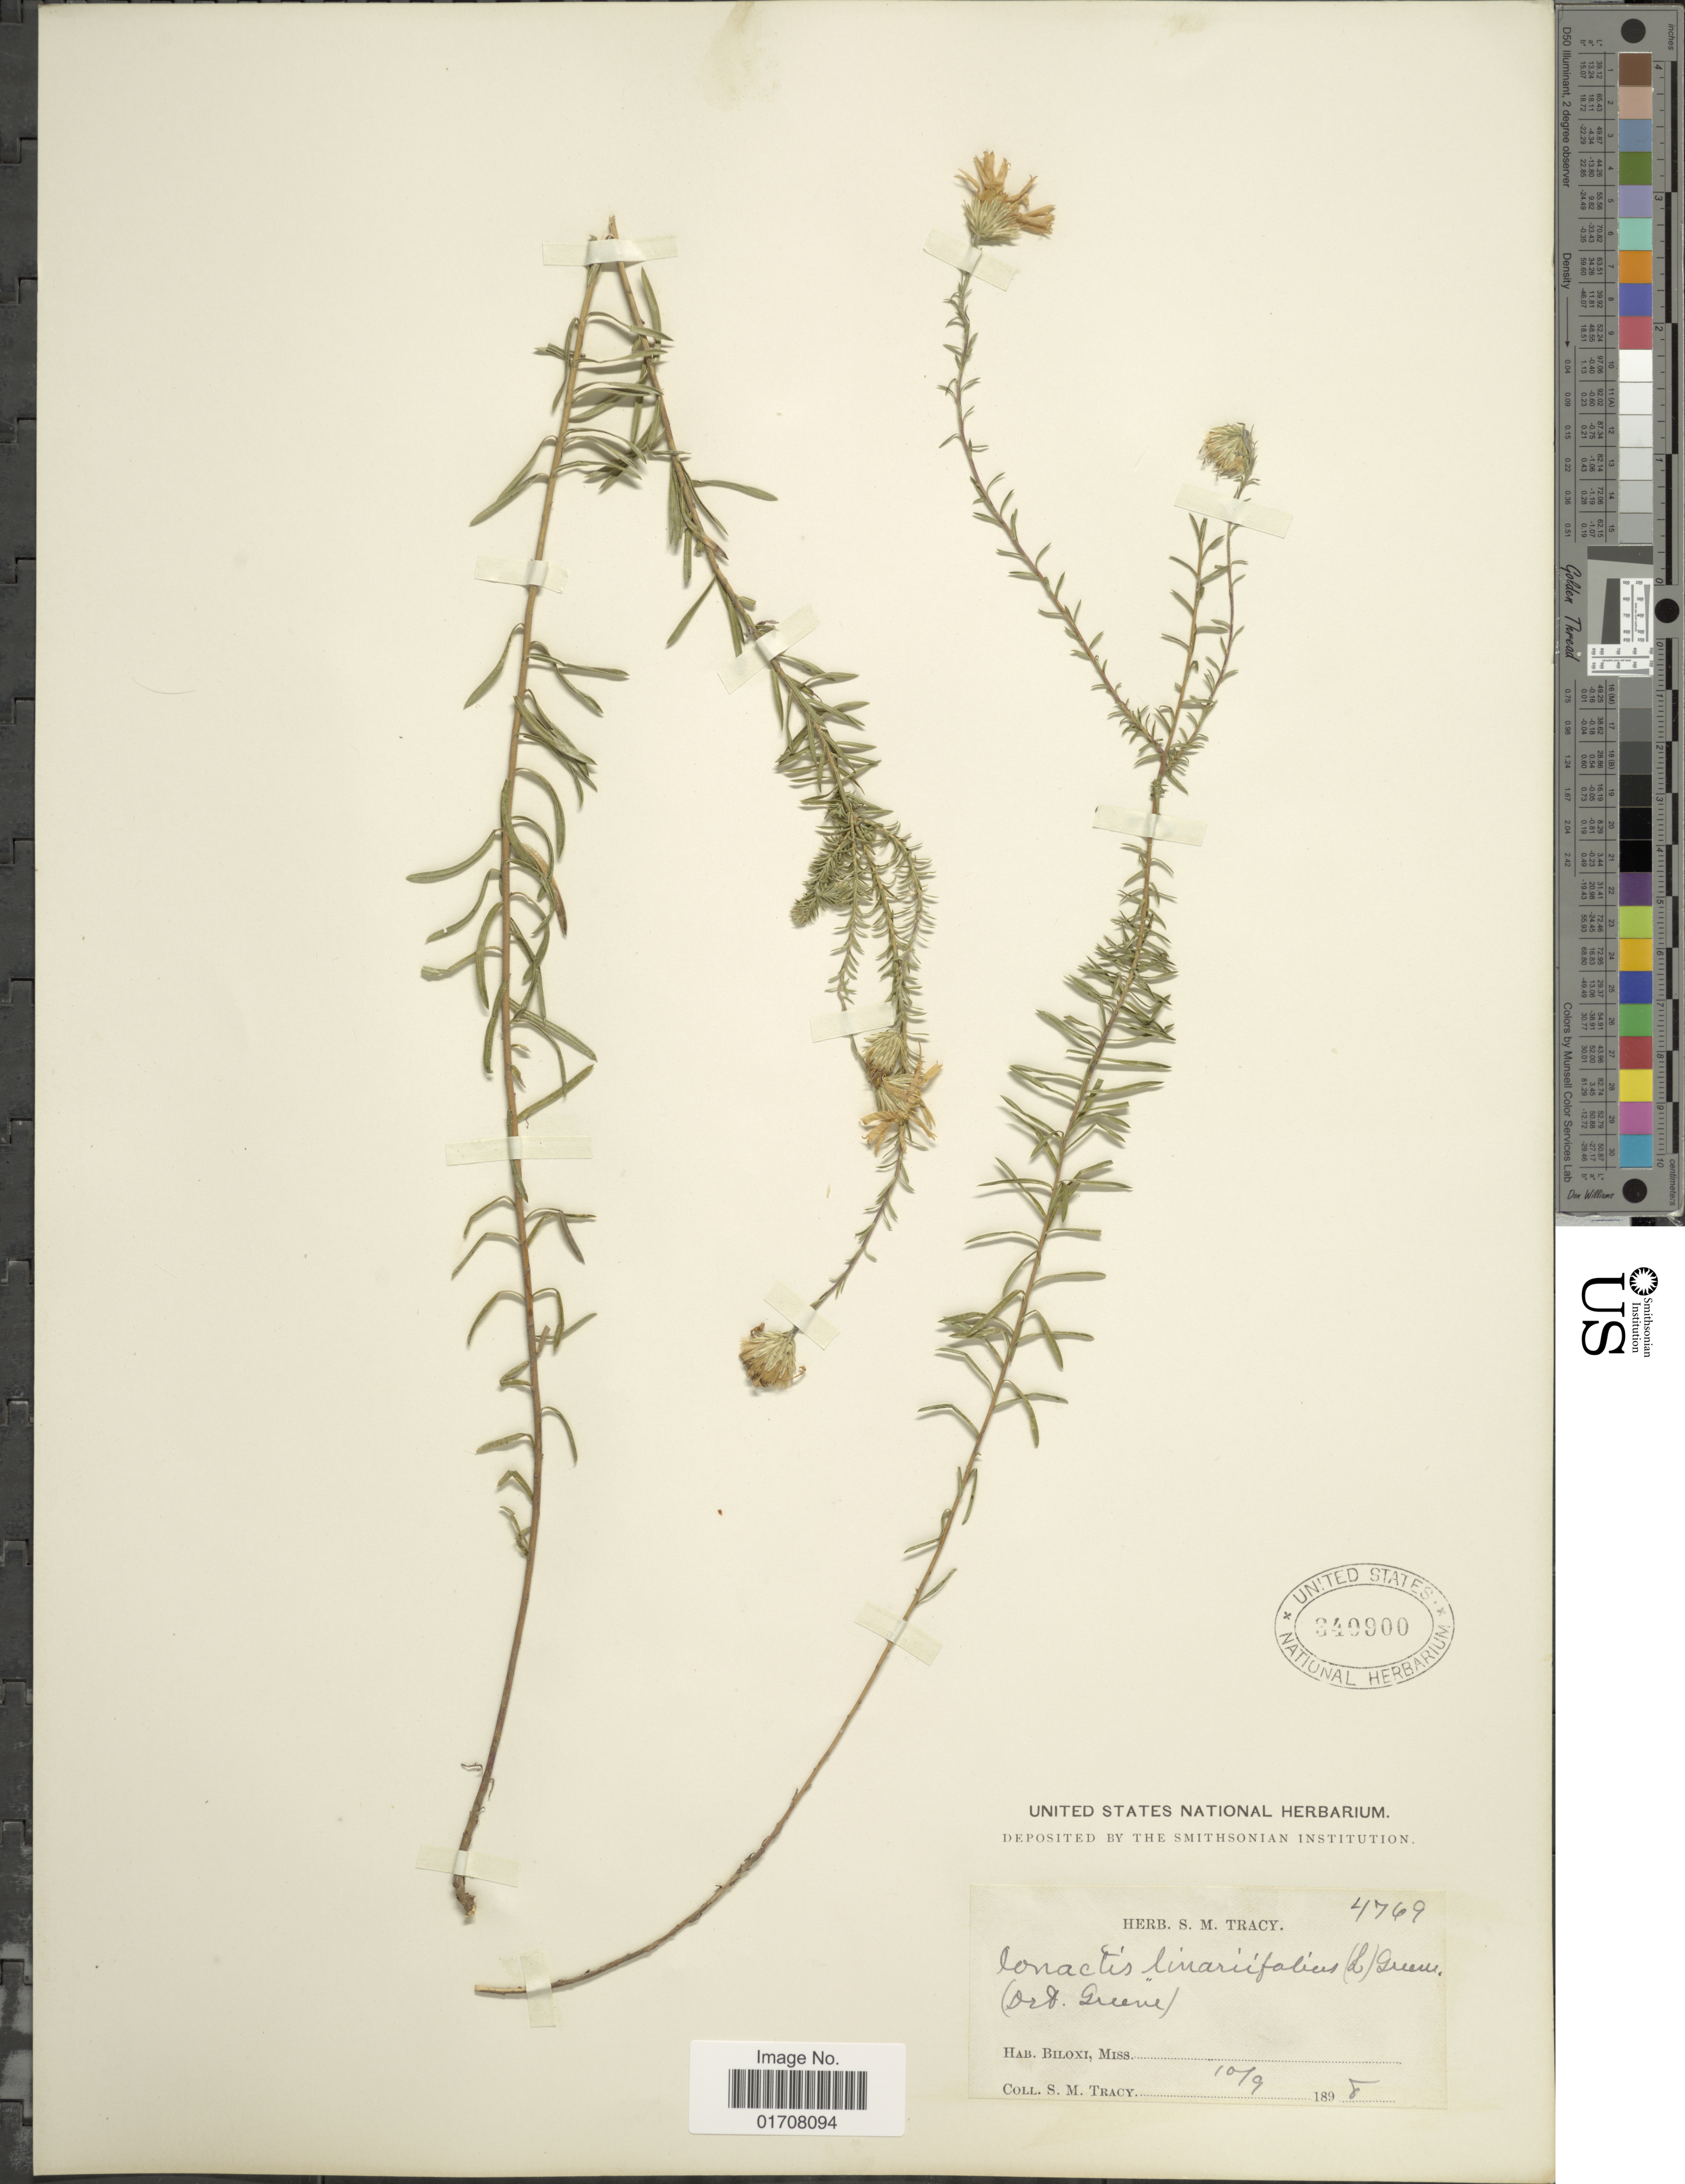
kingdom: Plantae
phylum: Tracheophyta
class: Magnoliopsida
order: Asterales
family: Asteraceae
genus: Ionactis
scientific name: Ionactis linariifolia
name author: (L.) Greene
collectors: S. M. Tracy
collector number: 4769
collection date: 1898-10-09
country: United States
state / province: Mississippi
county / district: Harrison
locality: Biloxi, Miss.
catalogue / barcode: US 340900